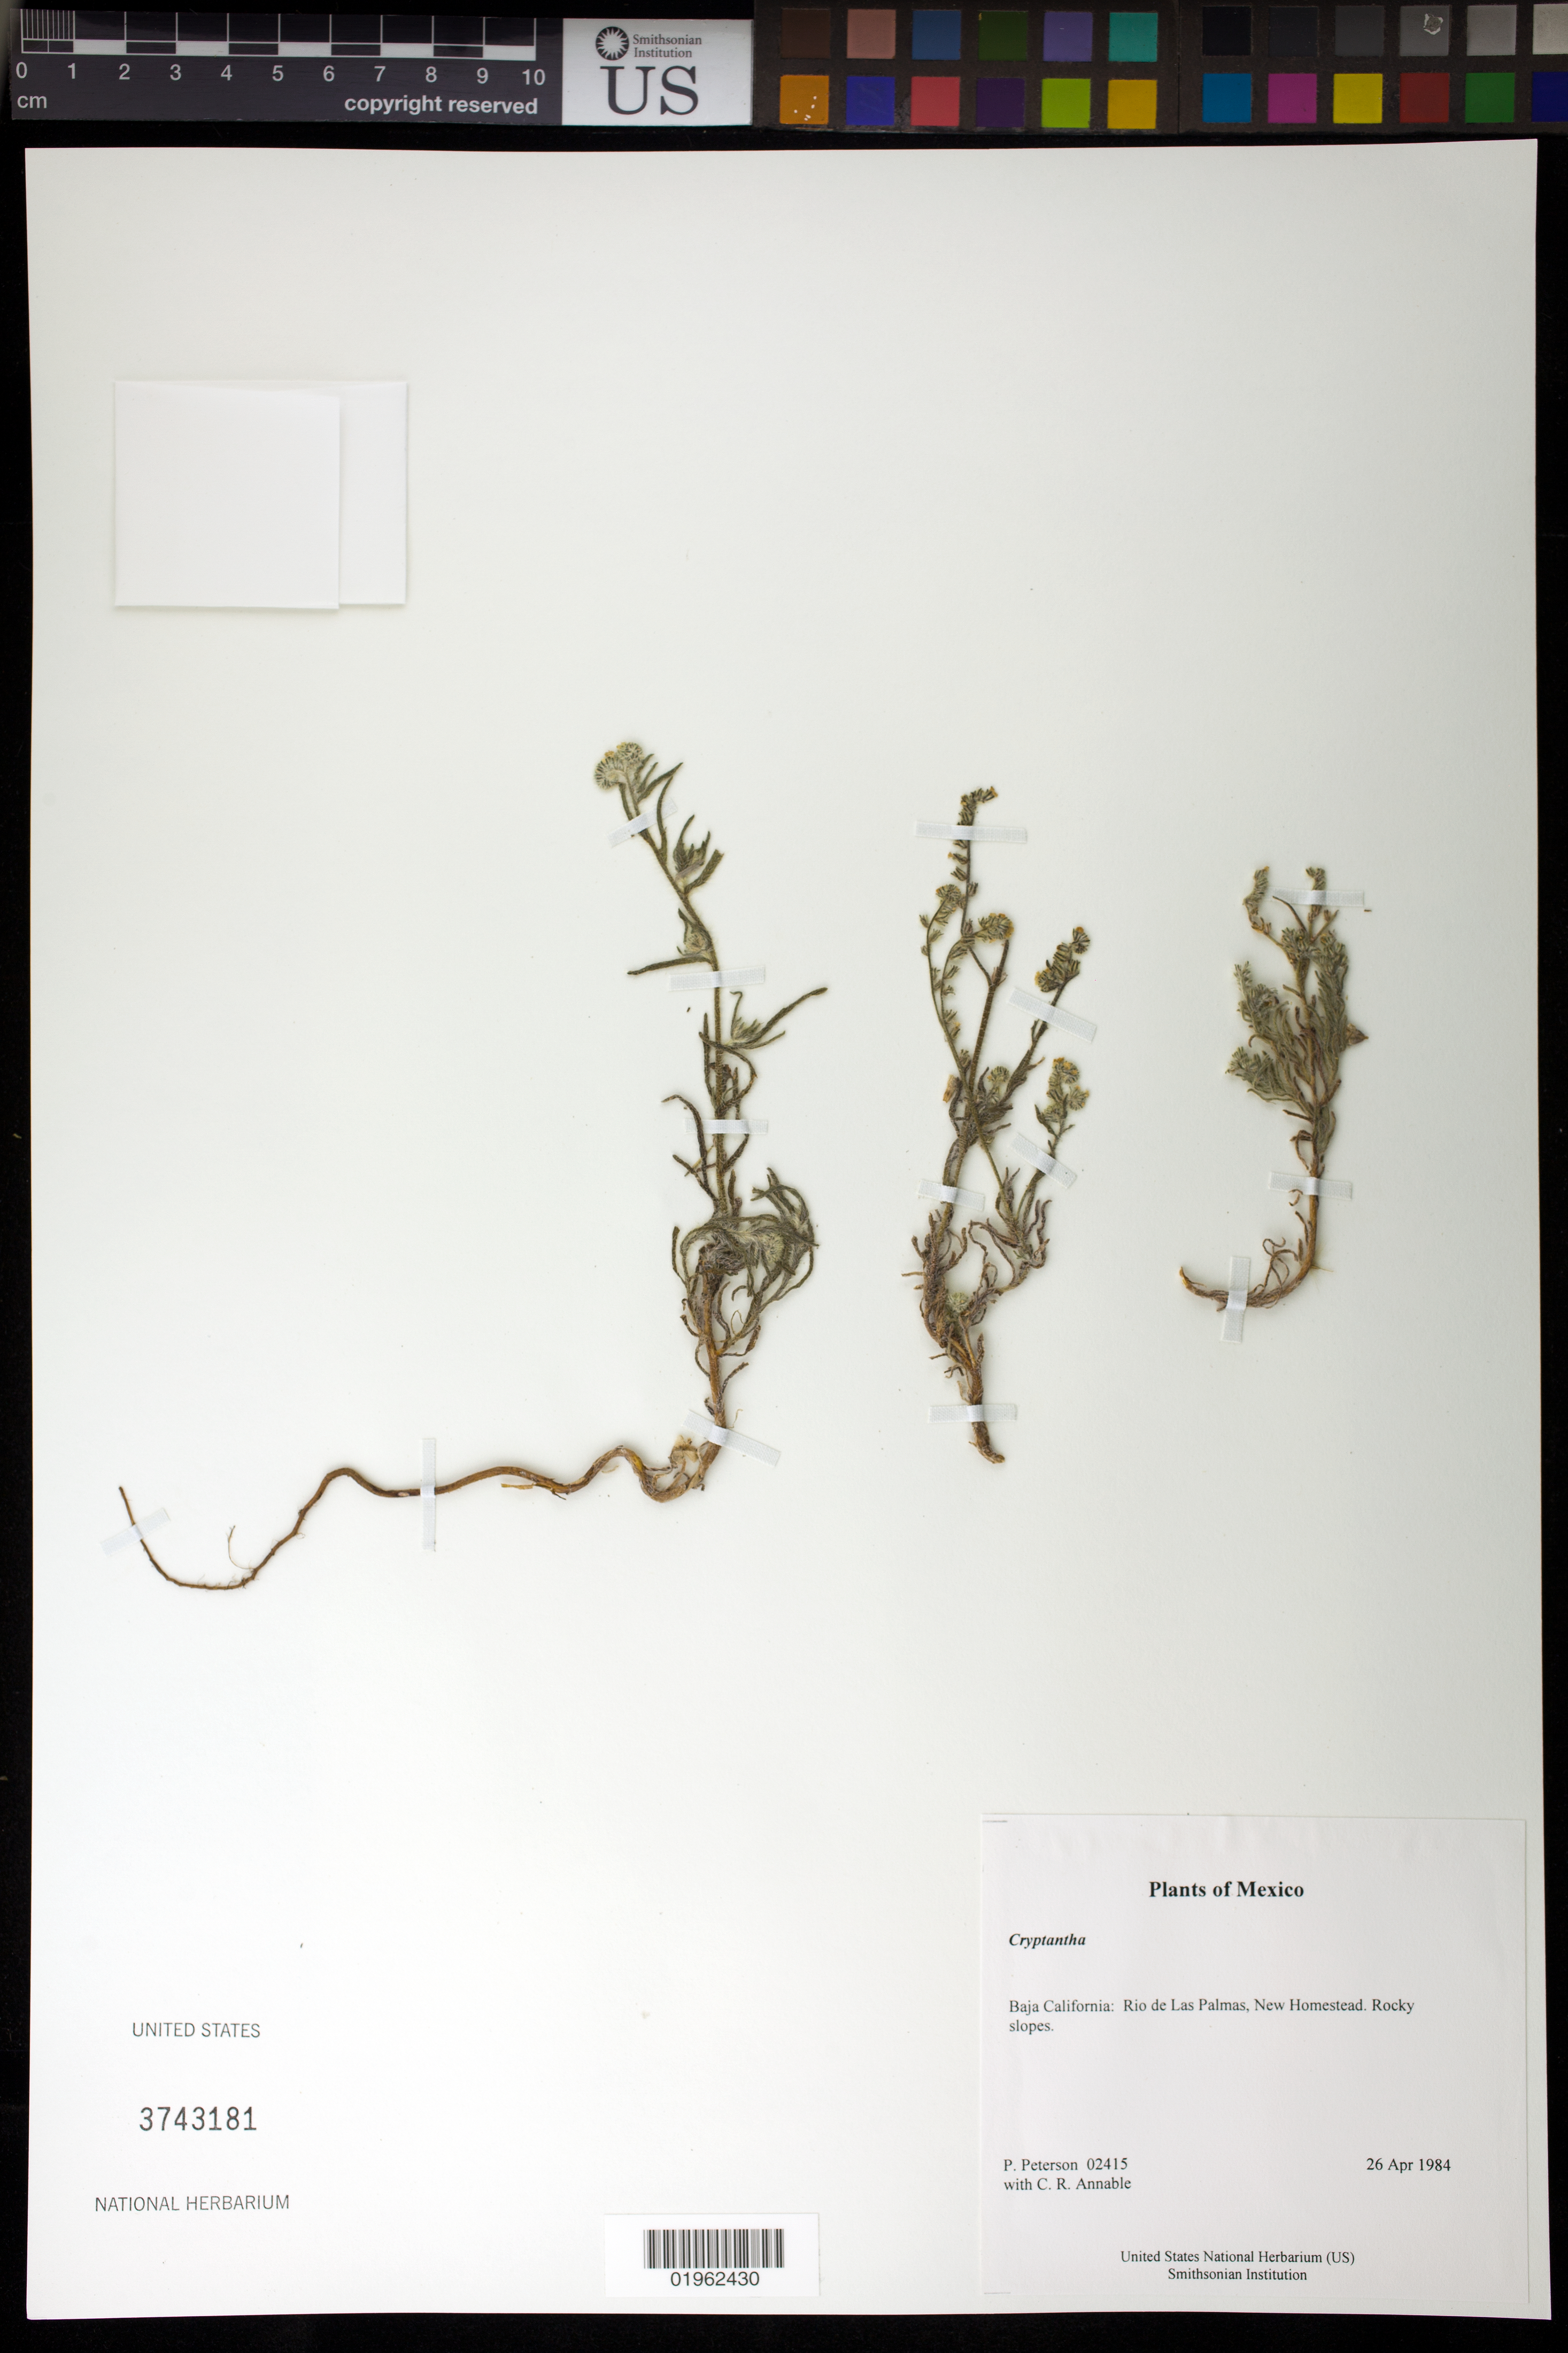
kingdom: Plantae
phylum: Tracheophyta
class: Magnoliopsida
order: Boraginales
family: Boraginaceae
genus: Cryptantha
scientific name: Cryptantha sp.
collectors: P. M. Peterson & C. R. Annable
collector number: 02415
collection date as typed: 26 Apr 1984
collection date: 1984-04-26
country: Mexico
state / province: Baja California Norte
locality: Rio de Las Palmas, New Homestead.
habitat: Rocky slopes.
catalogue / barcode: US 3743181